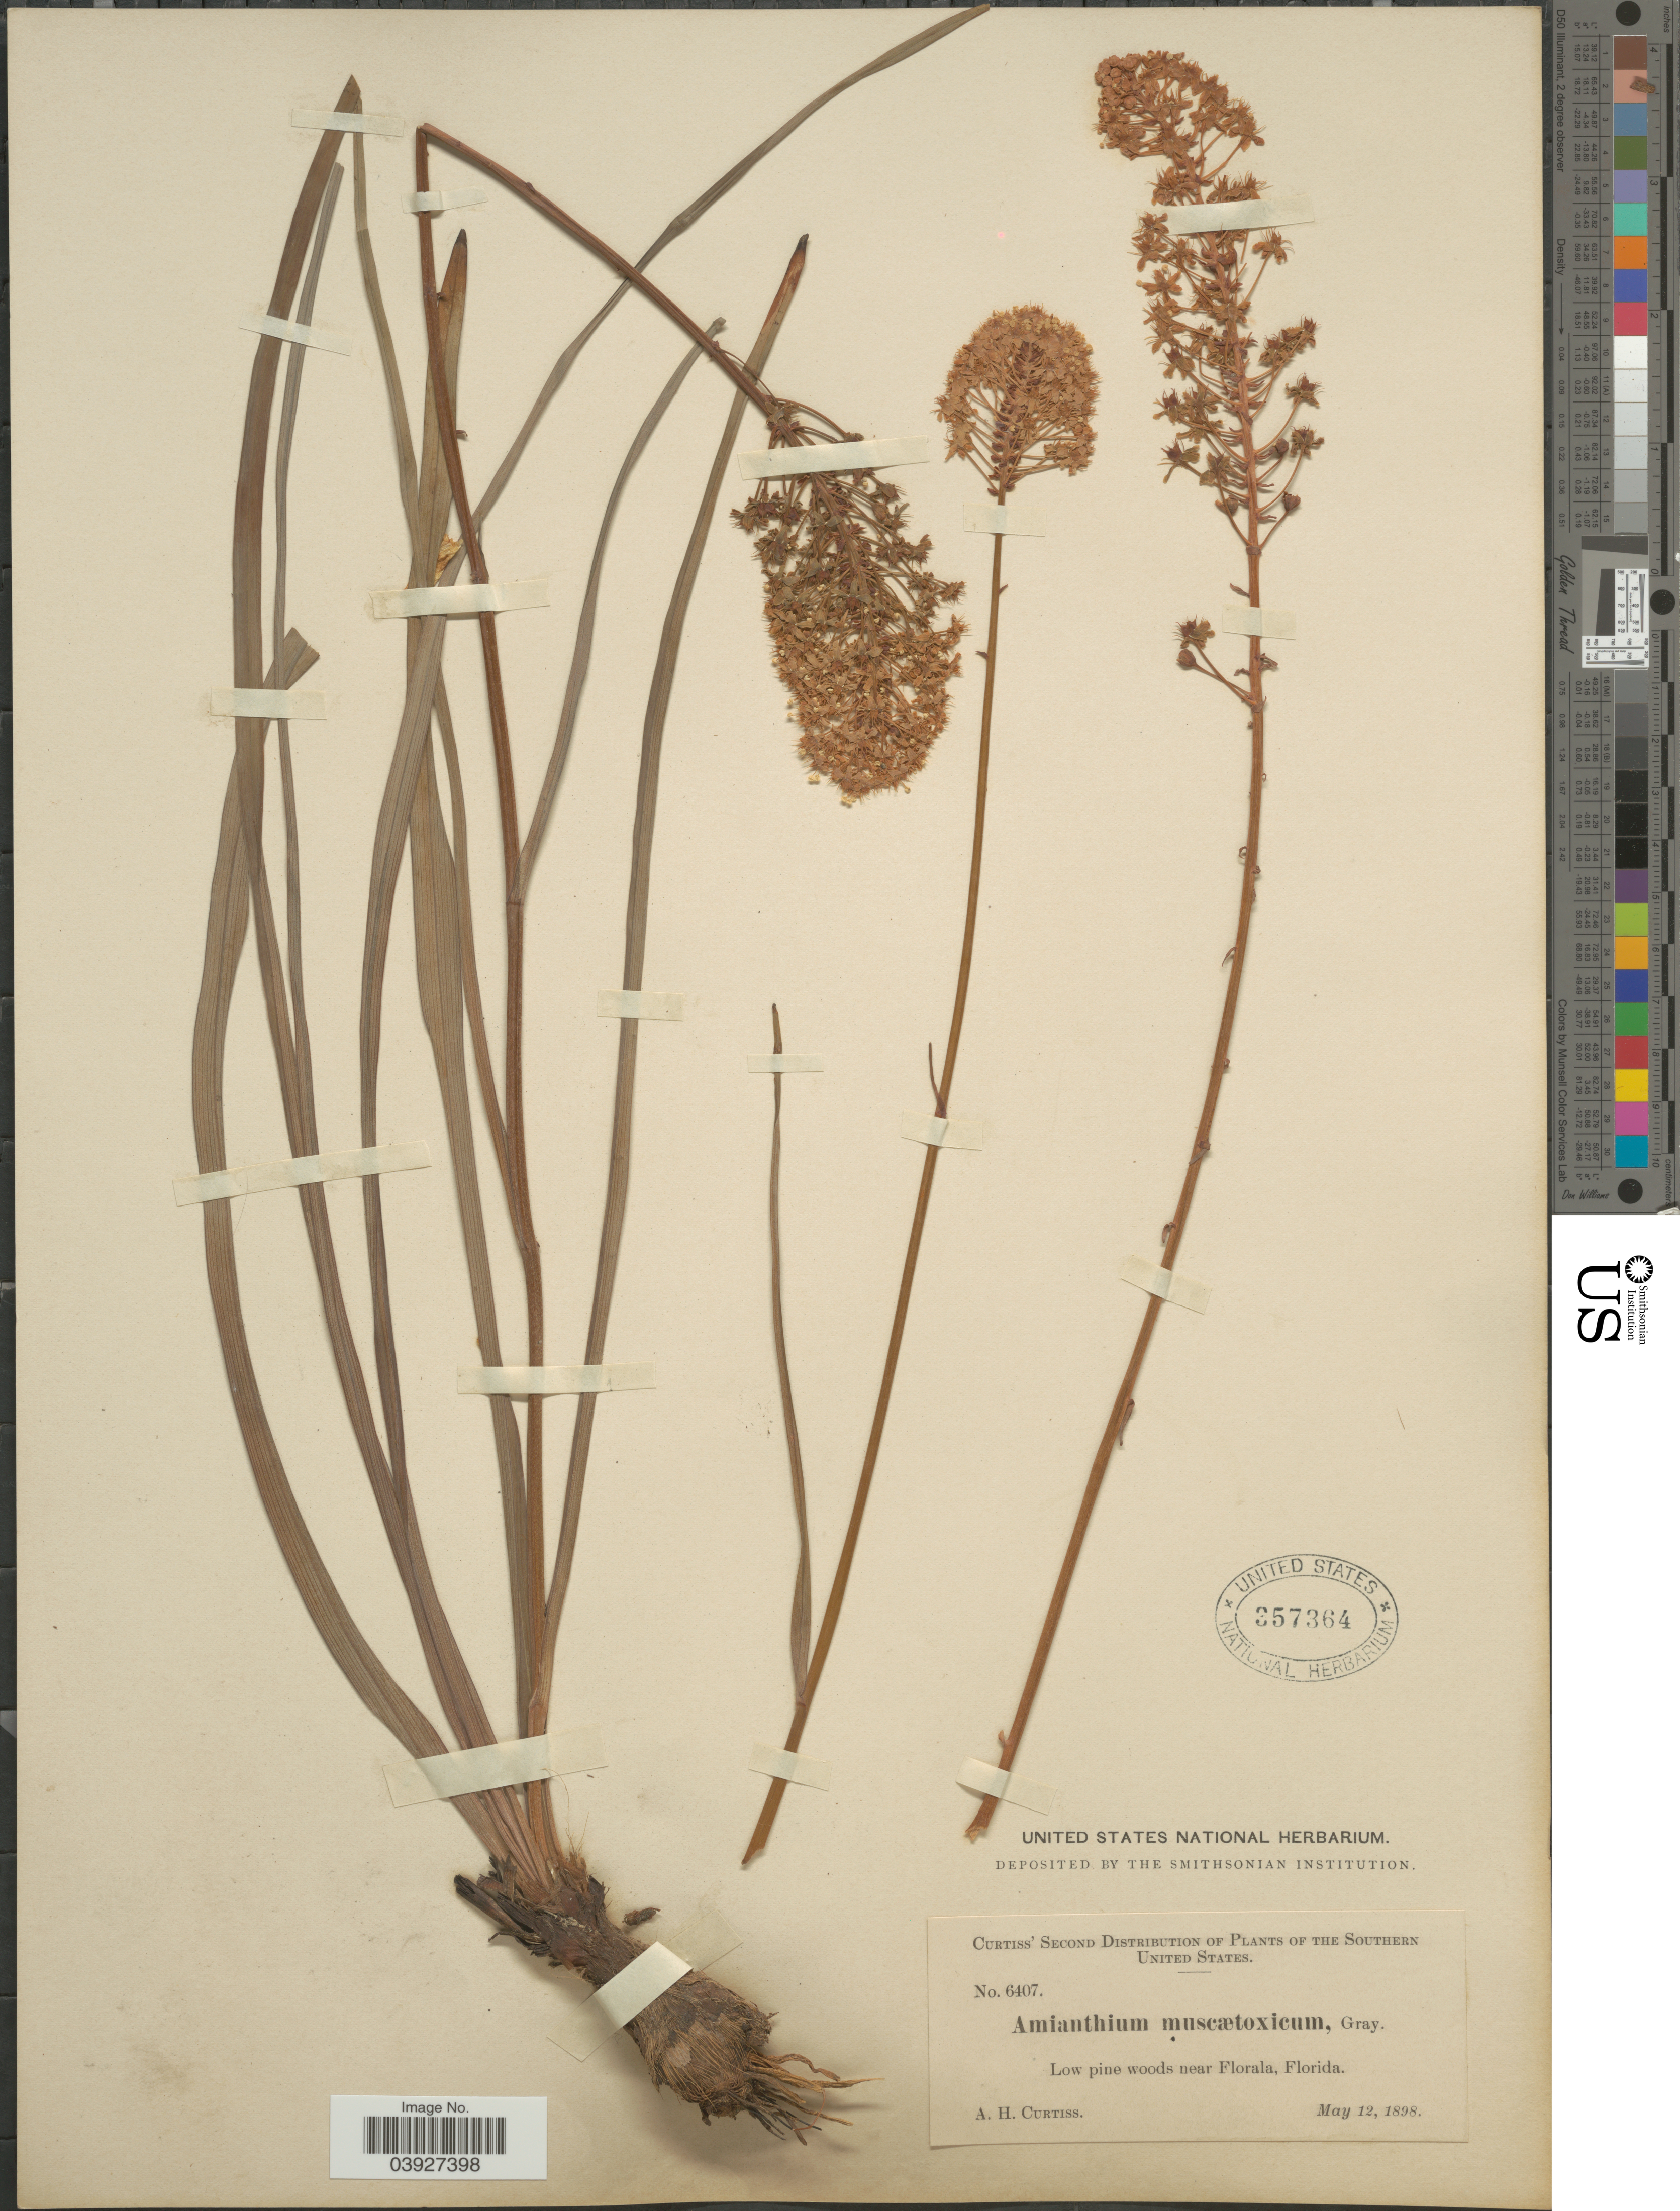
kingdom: Plantae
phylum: Tracheophyta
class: Liliopsida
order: Liliales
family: Melanthiaceae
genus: Amianthium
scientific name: Amianthium muscitoxicum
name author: (Walter) A. Gray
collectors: A. H. Curtiss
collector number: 6407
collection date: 1898-05-12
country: United States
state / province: Florida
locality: The Southern United States. Near Florala.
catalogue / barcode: US 357364